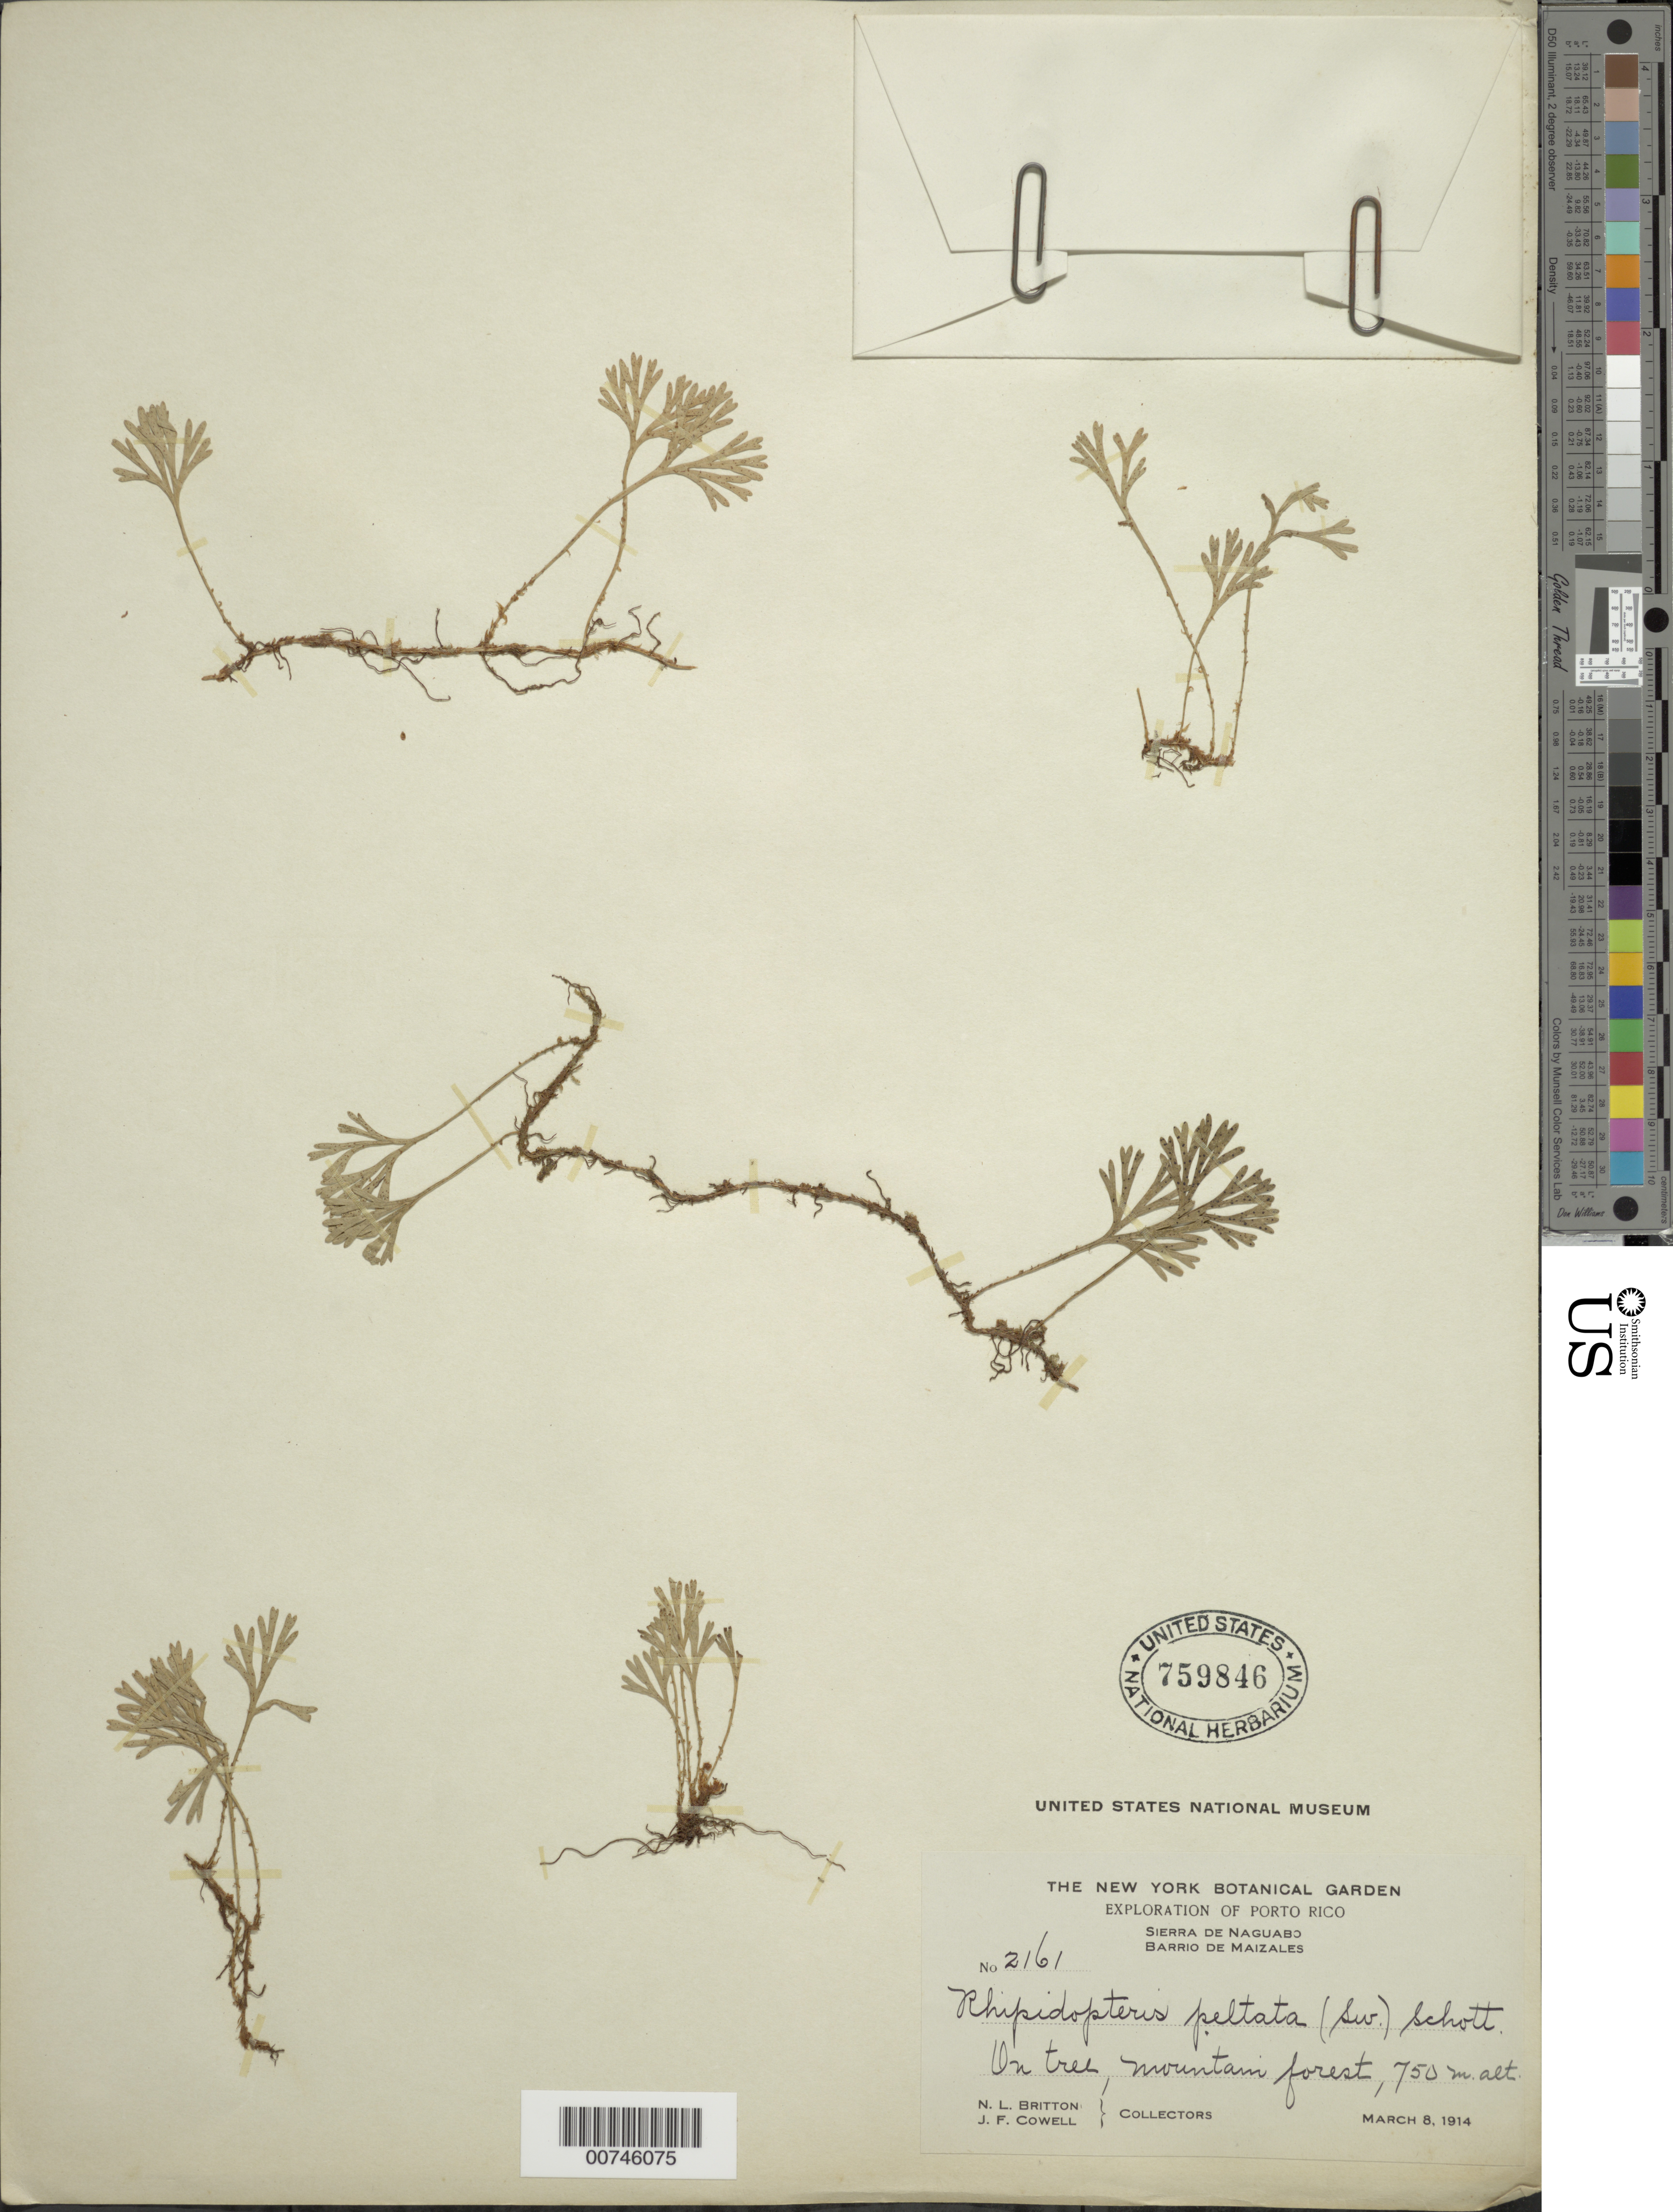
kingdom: Plantae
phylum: Tracheophyta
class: Polypodiopsida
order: Polypodiales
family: Dryopteridaceae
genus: Elaphoglossum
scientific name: Elaphoglossum peltatum f. peltatum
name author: (Sw.) Urb.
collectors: N. Britton & J. F. Cowell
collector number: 2161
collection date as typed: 08 Mar 1914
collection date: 1914-03-08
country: Puerto Rico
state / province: Naguabo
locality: Sierra de Naguabo, Barrio de Maizales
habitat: On tree, mountain forest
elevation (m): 750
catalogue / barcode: US 759846